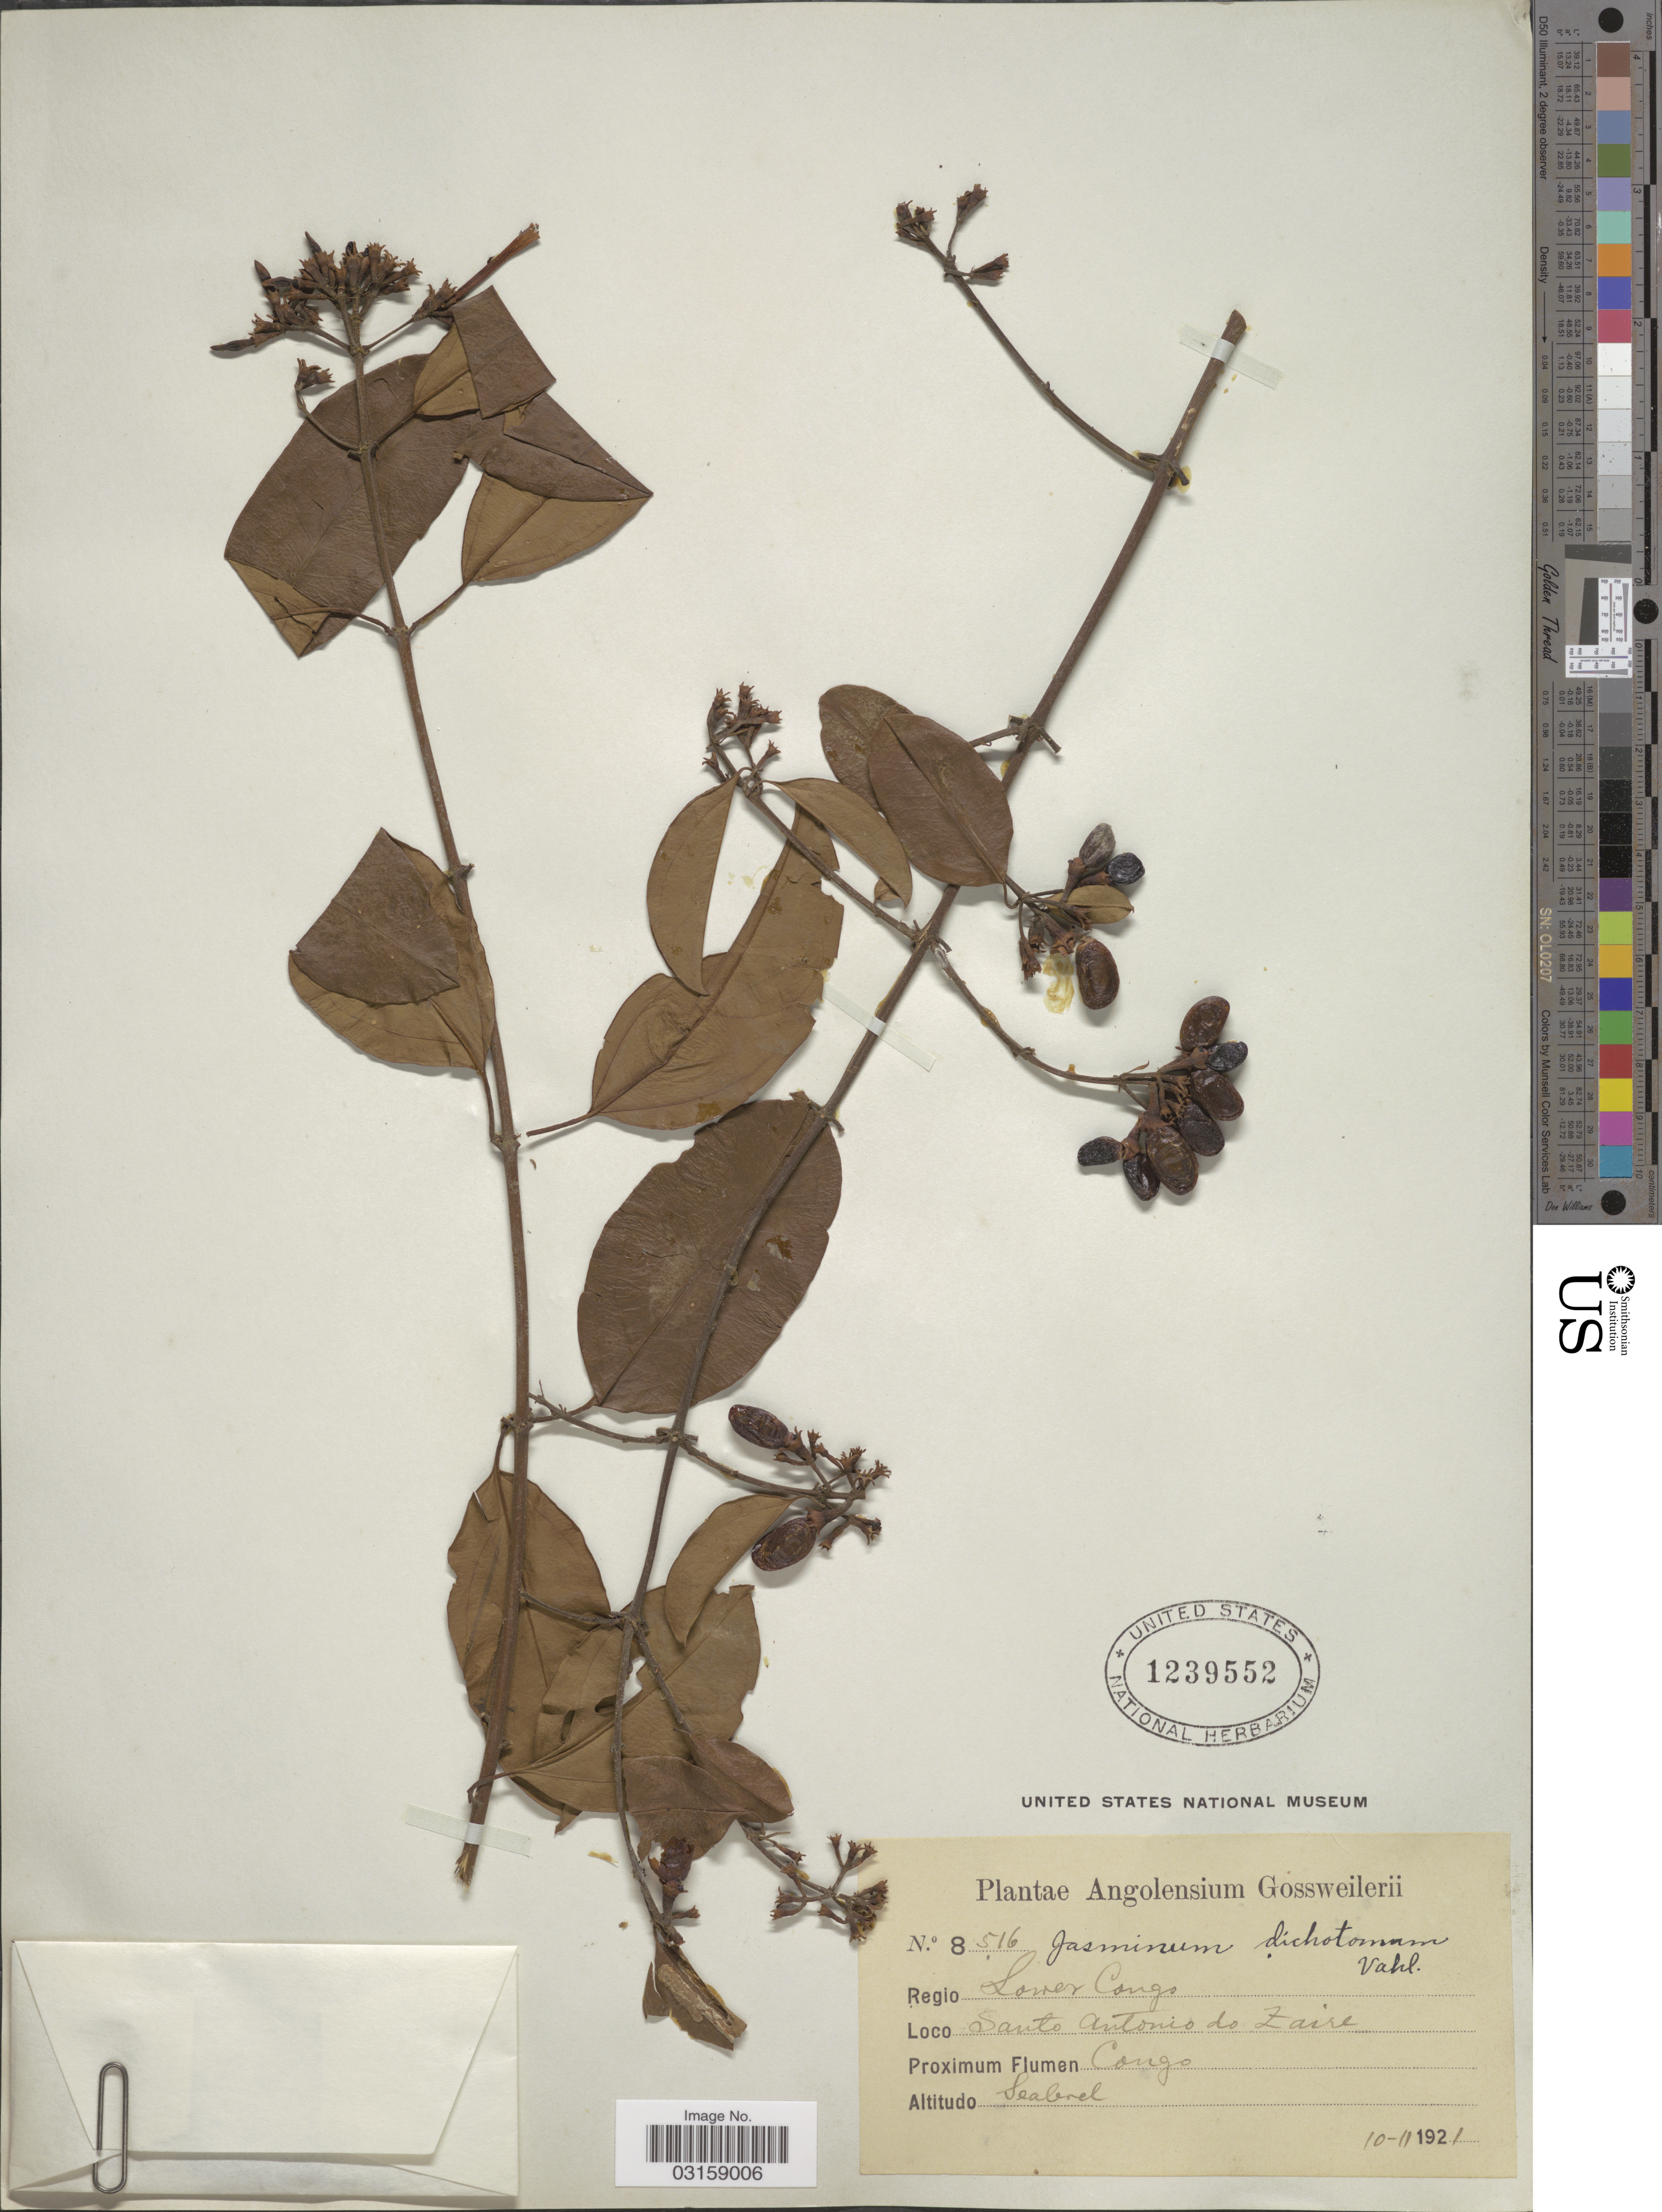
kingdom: Plantae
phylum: Tracheophyta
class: Magnoliopsida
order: Lamiales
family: Oleaceae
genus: Jasminum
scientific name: Jasminum dichotomum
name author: Vahl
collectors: -. Gossweiler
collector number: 8516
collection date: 1921-11-10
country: Angola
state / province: Zaire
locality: Regio Lower Congo. Santo Antonio do Zaire. Proximum Flumen Congo.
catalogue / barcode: US 1239552